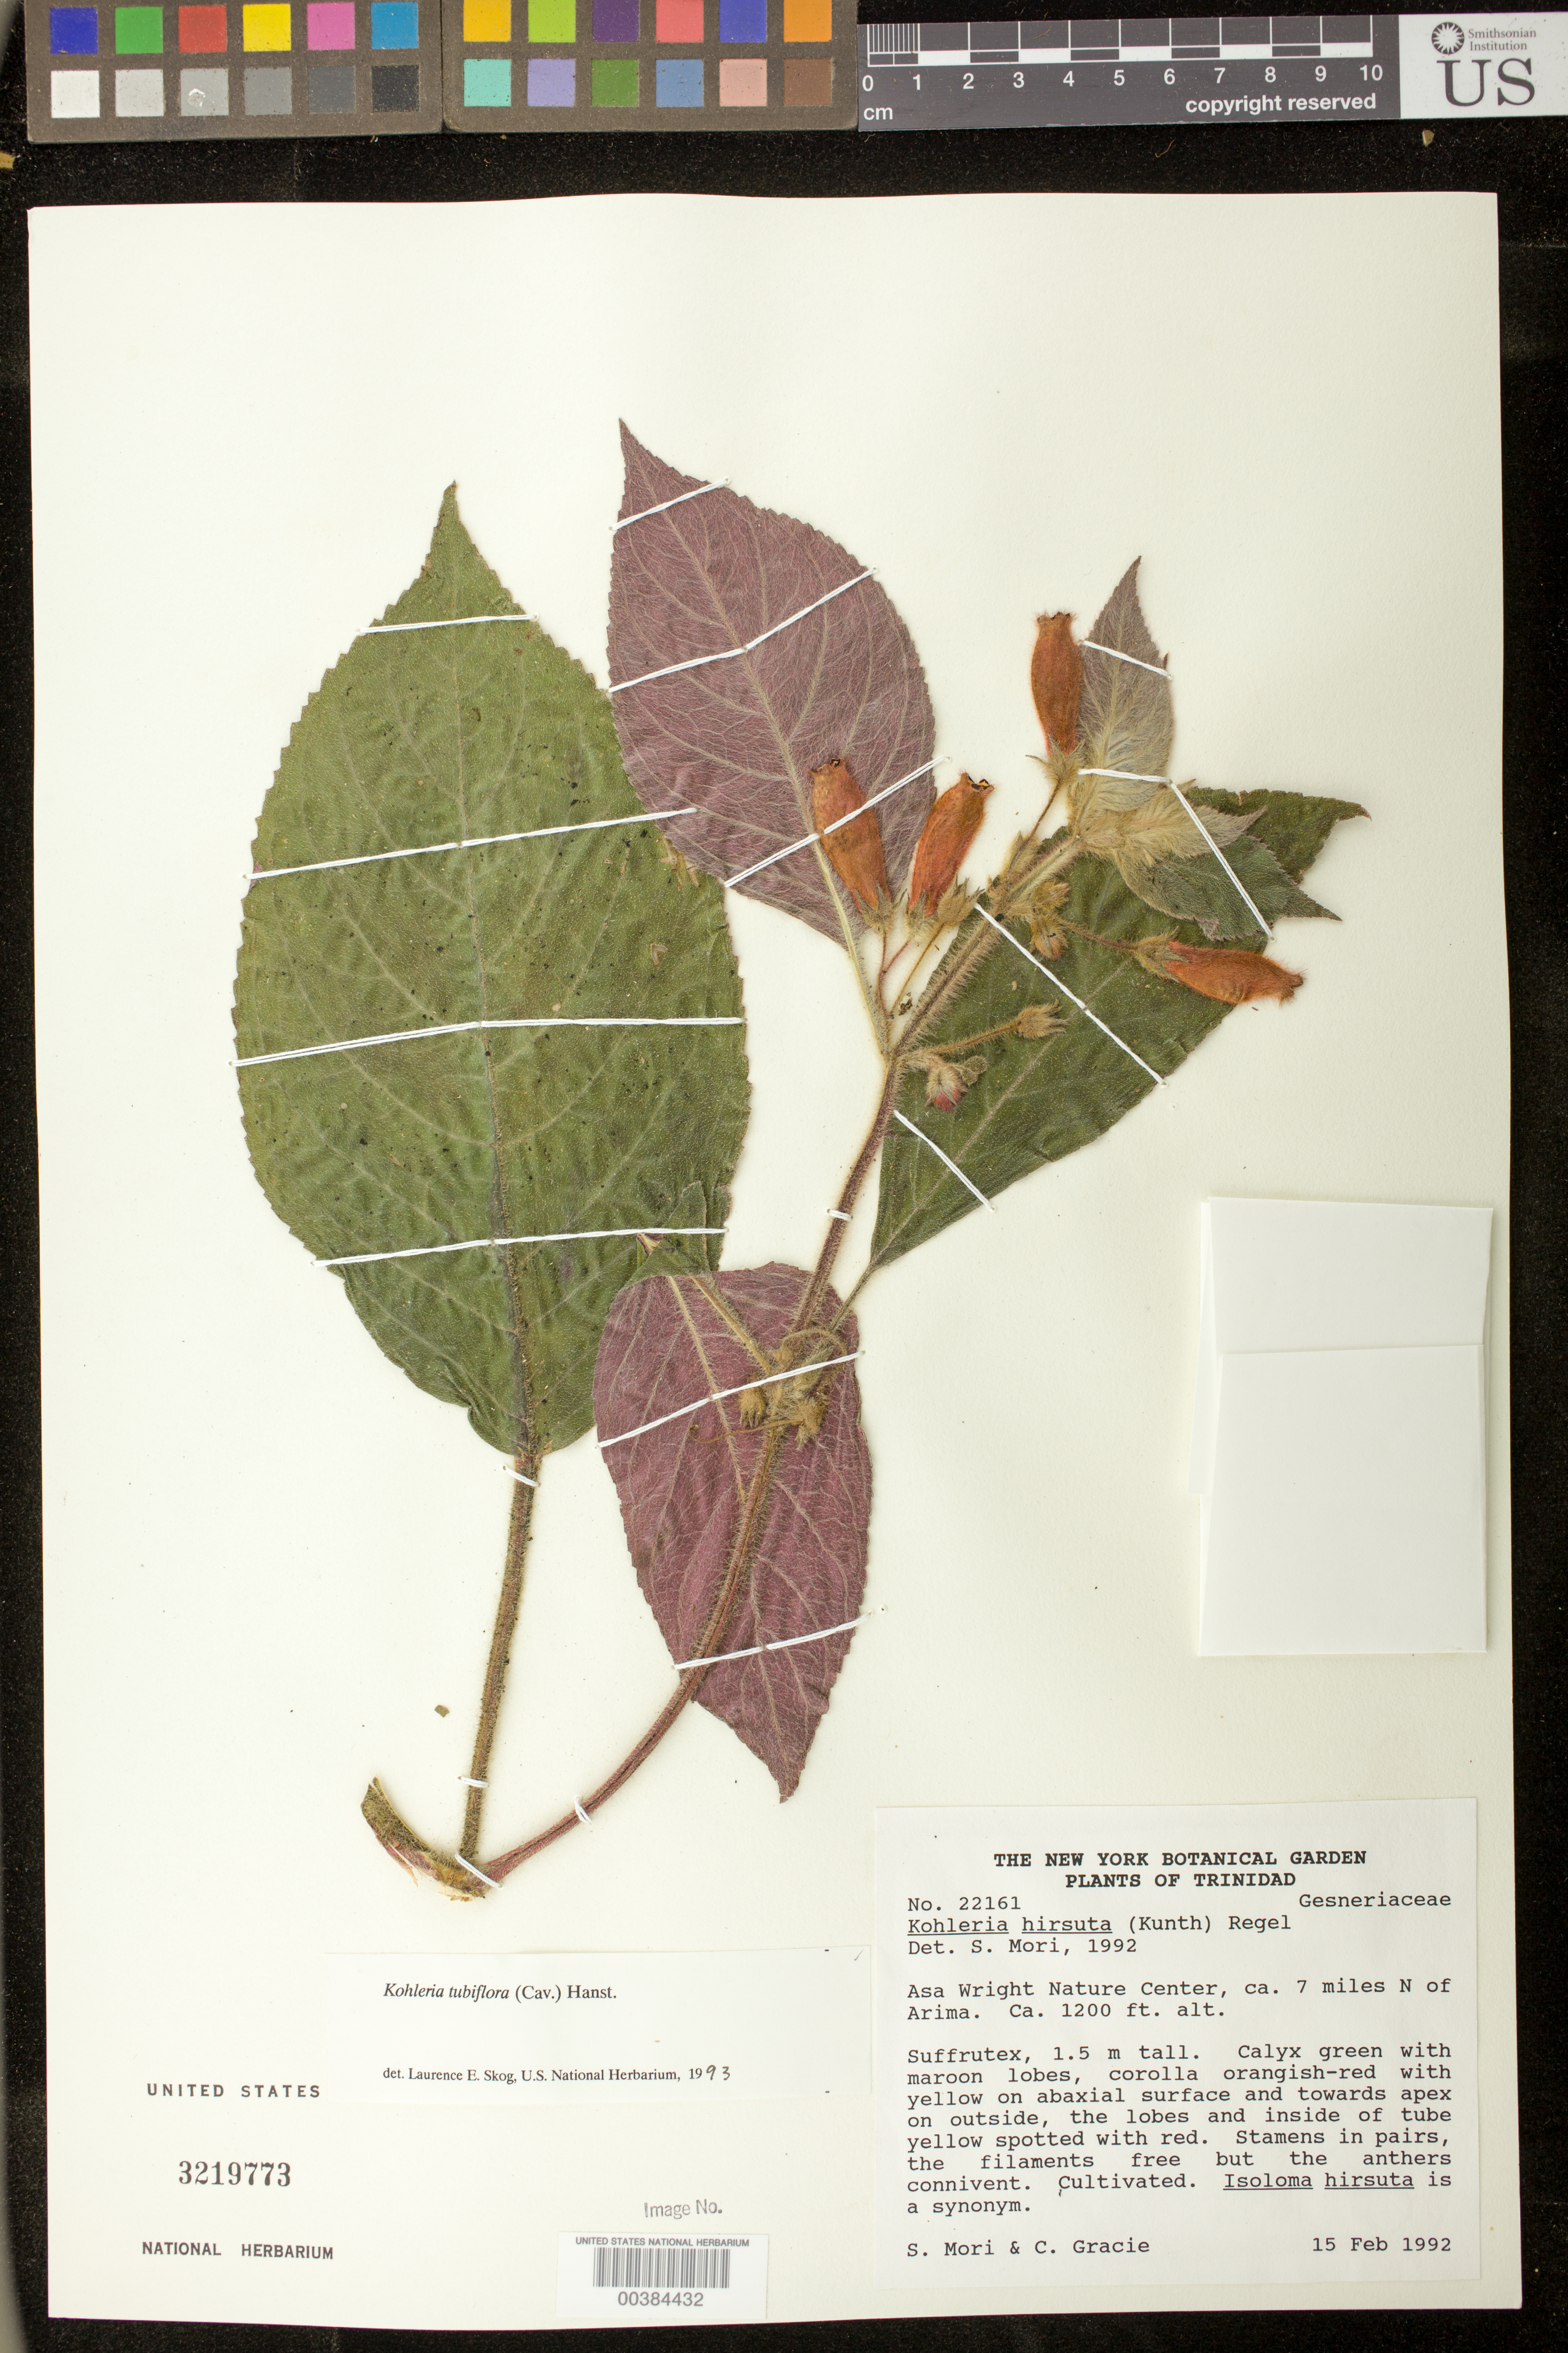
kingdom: Plantae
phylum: Tracheophyta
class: Magnoliopsida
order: Lamiales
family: Gesneriaceae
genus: Kohleria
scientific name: Kohleria tubiflora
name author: (Cav.) Hanst.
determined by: Skog, Laurence E.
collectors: S. Mori & C. A. Gracie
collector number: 22161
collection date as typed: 15 Feb 1992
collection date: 1992-02-15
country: Trinidad and Tobago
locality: Asa Wright Nature Center, Arima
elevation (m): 366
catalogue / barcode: US 3219773